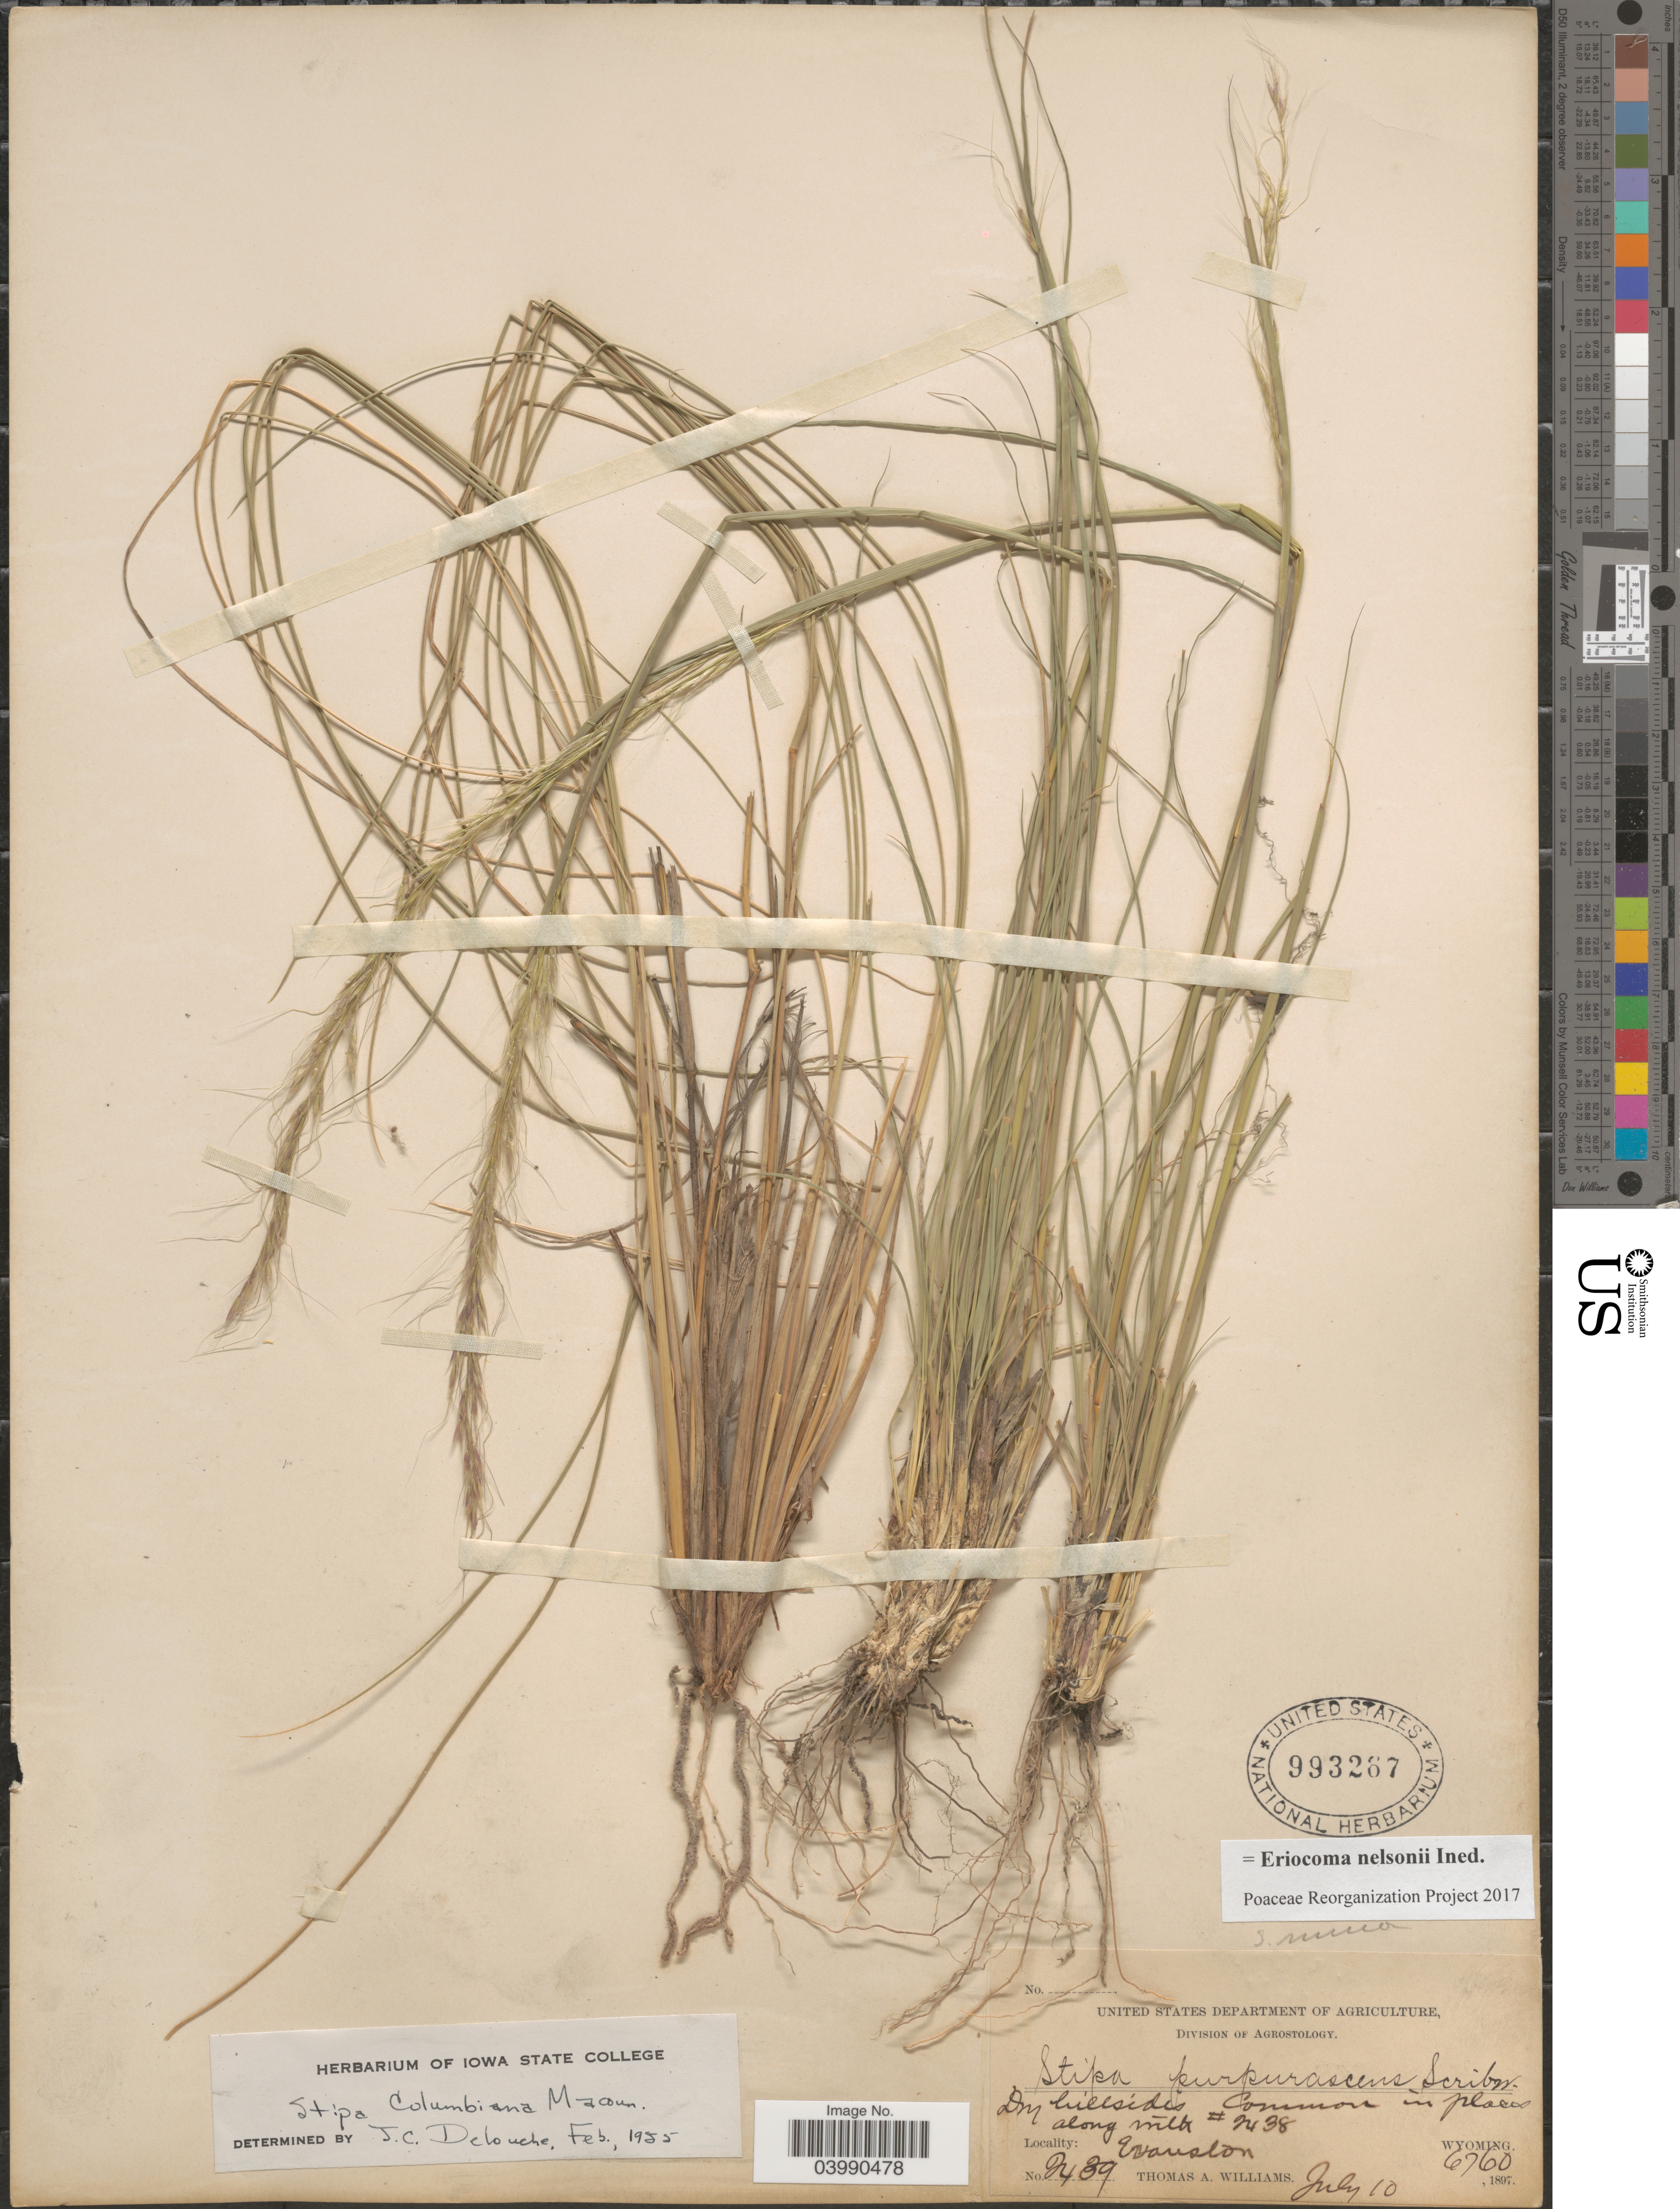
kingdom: Plantae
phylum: Tracheophyta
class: Liliopsida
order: Poales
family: Poaceae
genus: Eriocoma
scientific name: Eriocoma nelsonii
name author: (Scribn.) Romasch.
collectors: T. A. Williams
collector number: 2439*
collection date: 1897-07-10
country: United States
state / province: Wyoming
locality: Dry hillsides in places along mts. Evanston.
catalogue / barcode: US 993267